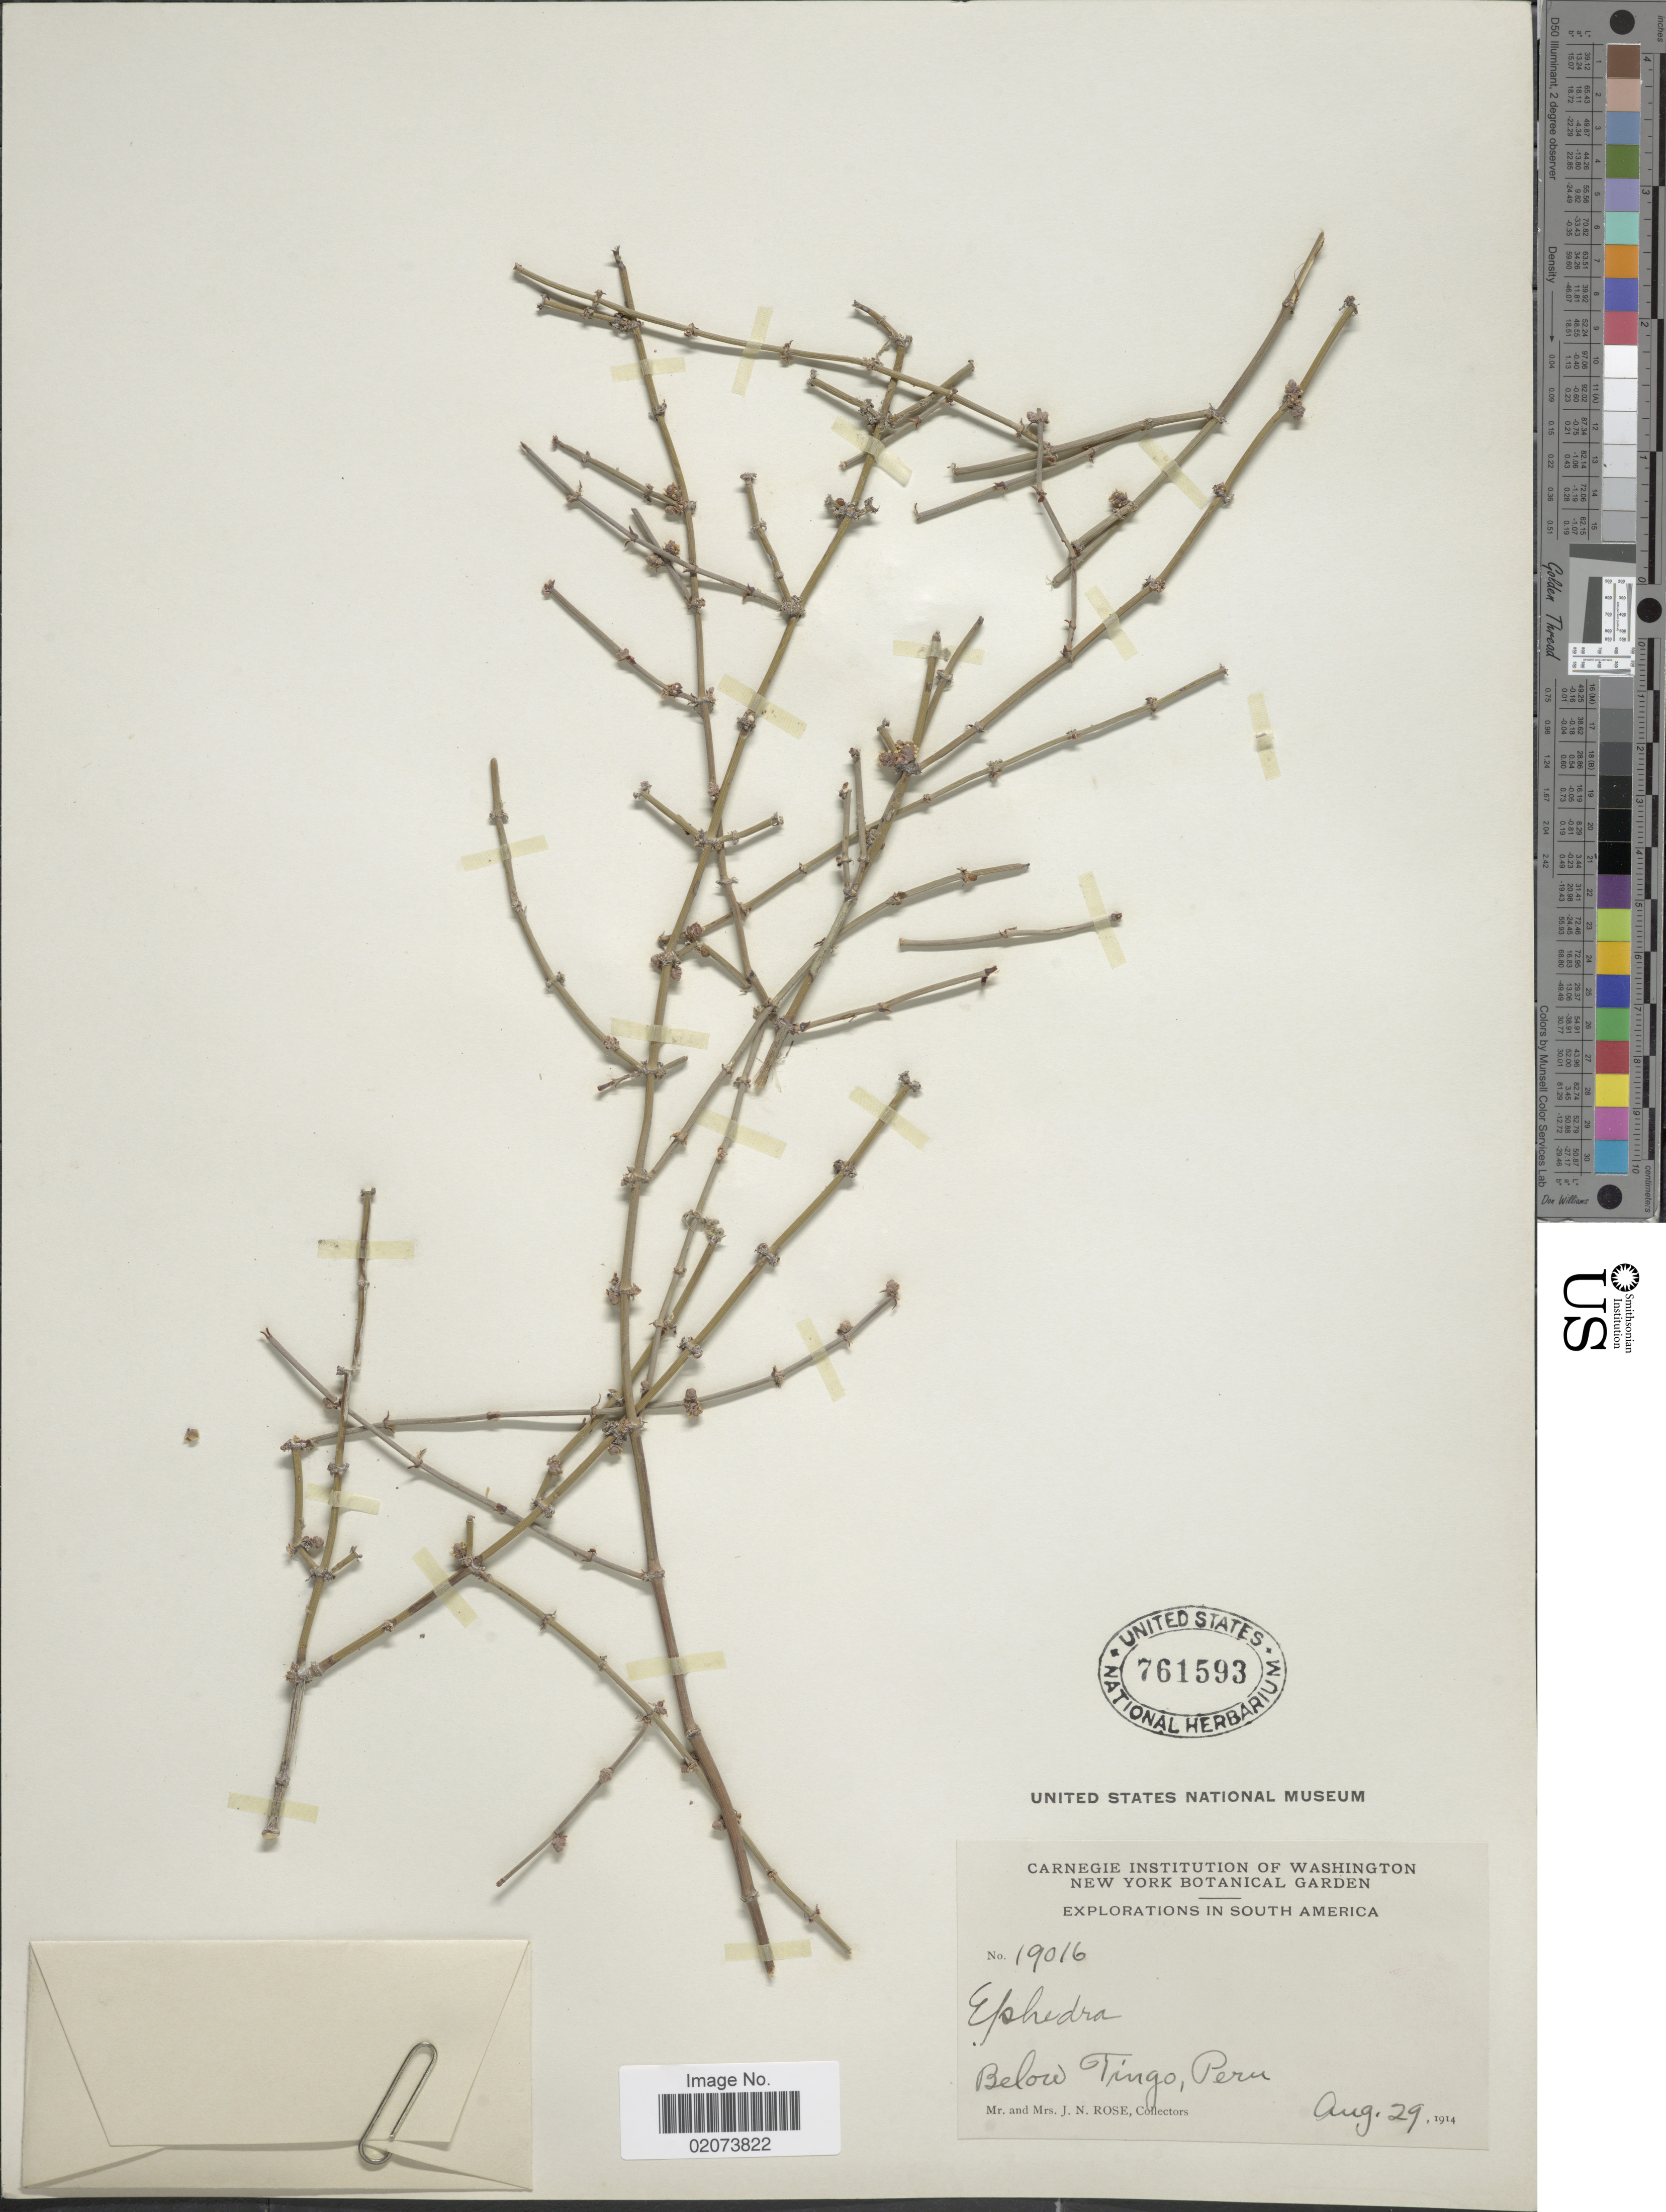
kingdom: Plantae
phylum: Tracheophyta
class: Gnetopsida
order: Ephedrales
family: Ephedraceae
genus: Ephedra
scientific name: Ephedra americana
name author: Humb. & Bonpl. ex Willd.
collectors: J. N. Rose & L. B. Rose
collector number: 19016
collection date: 1914-08-29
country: Peru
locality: Below Tingo, Peru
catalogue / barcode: US 761593